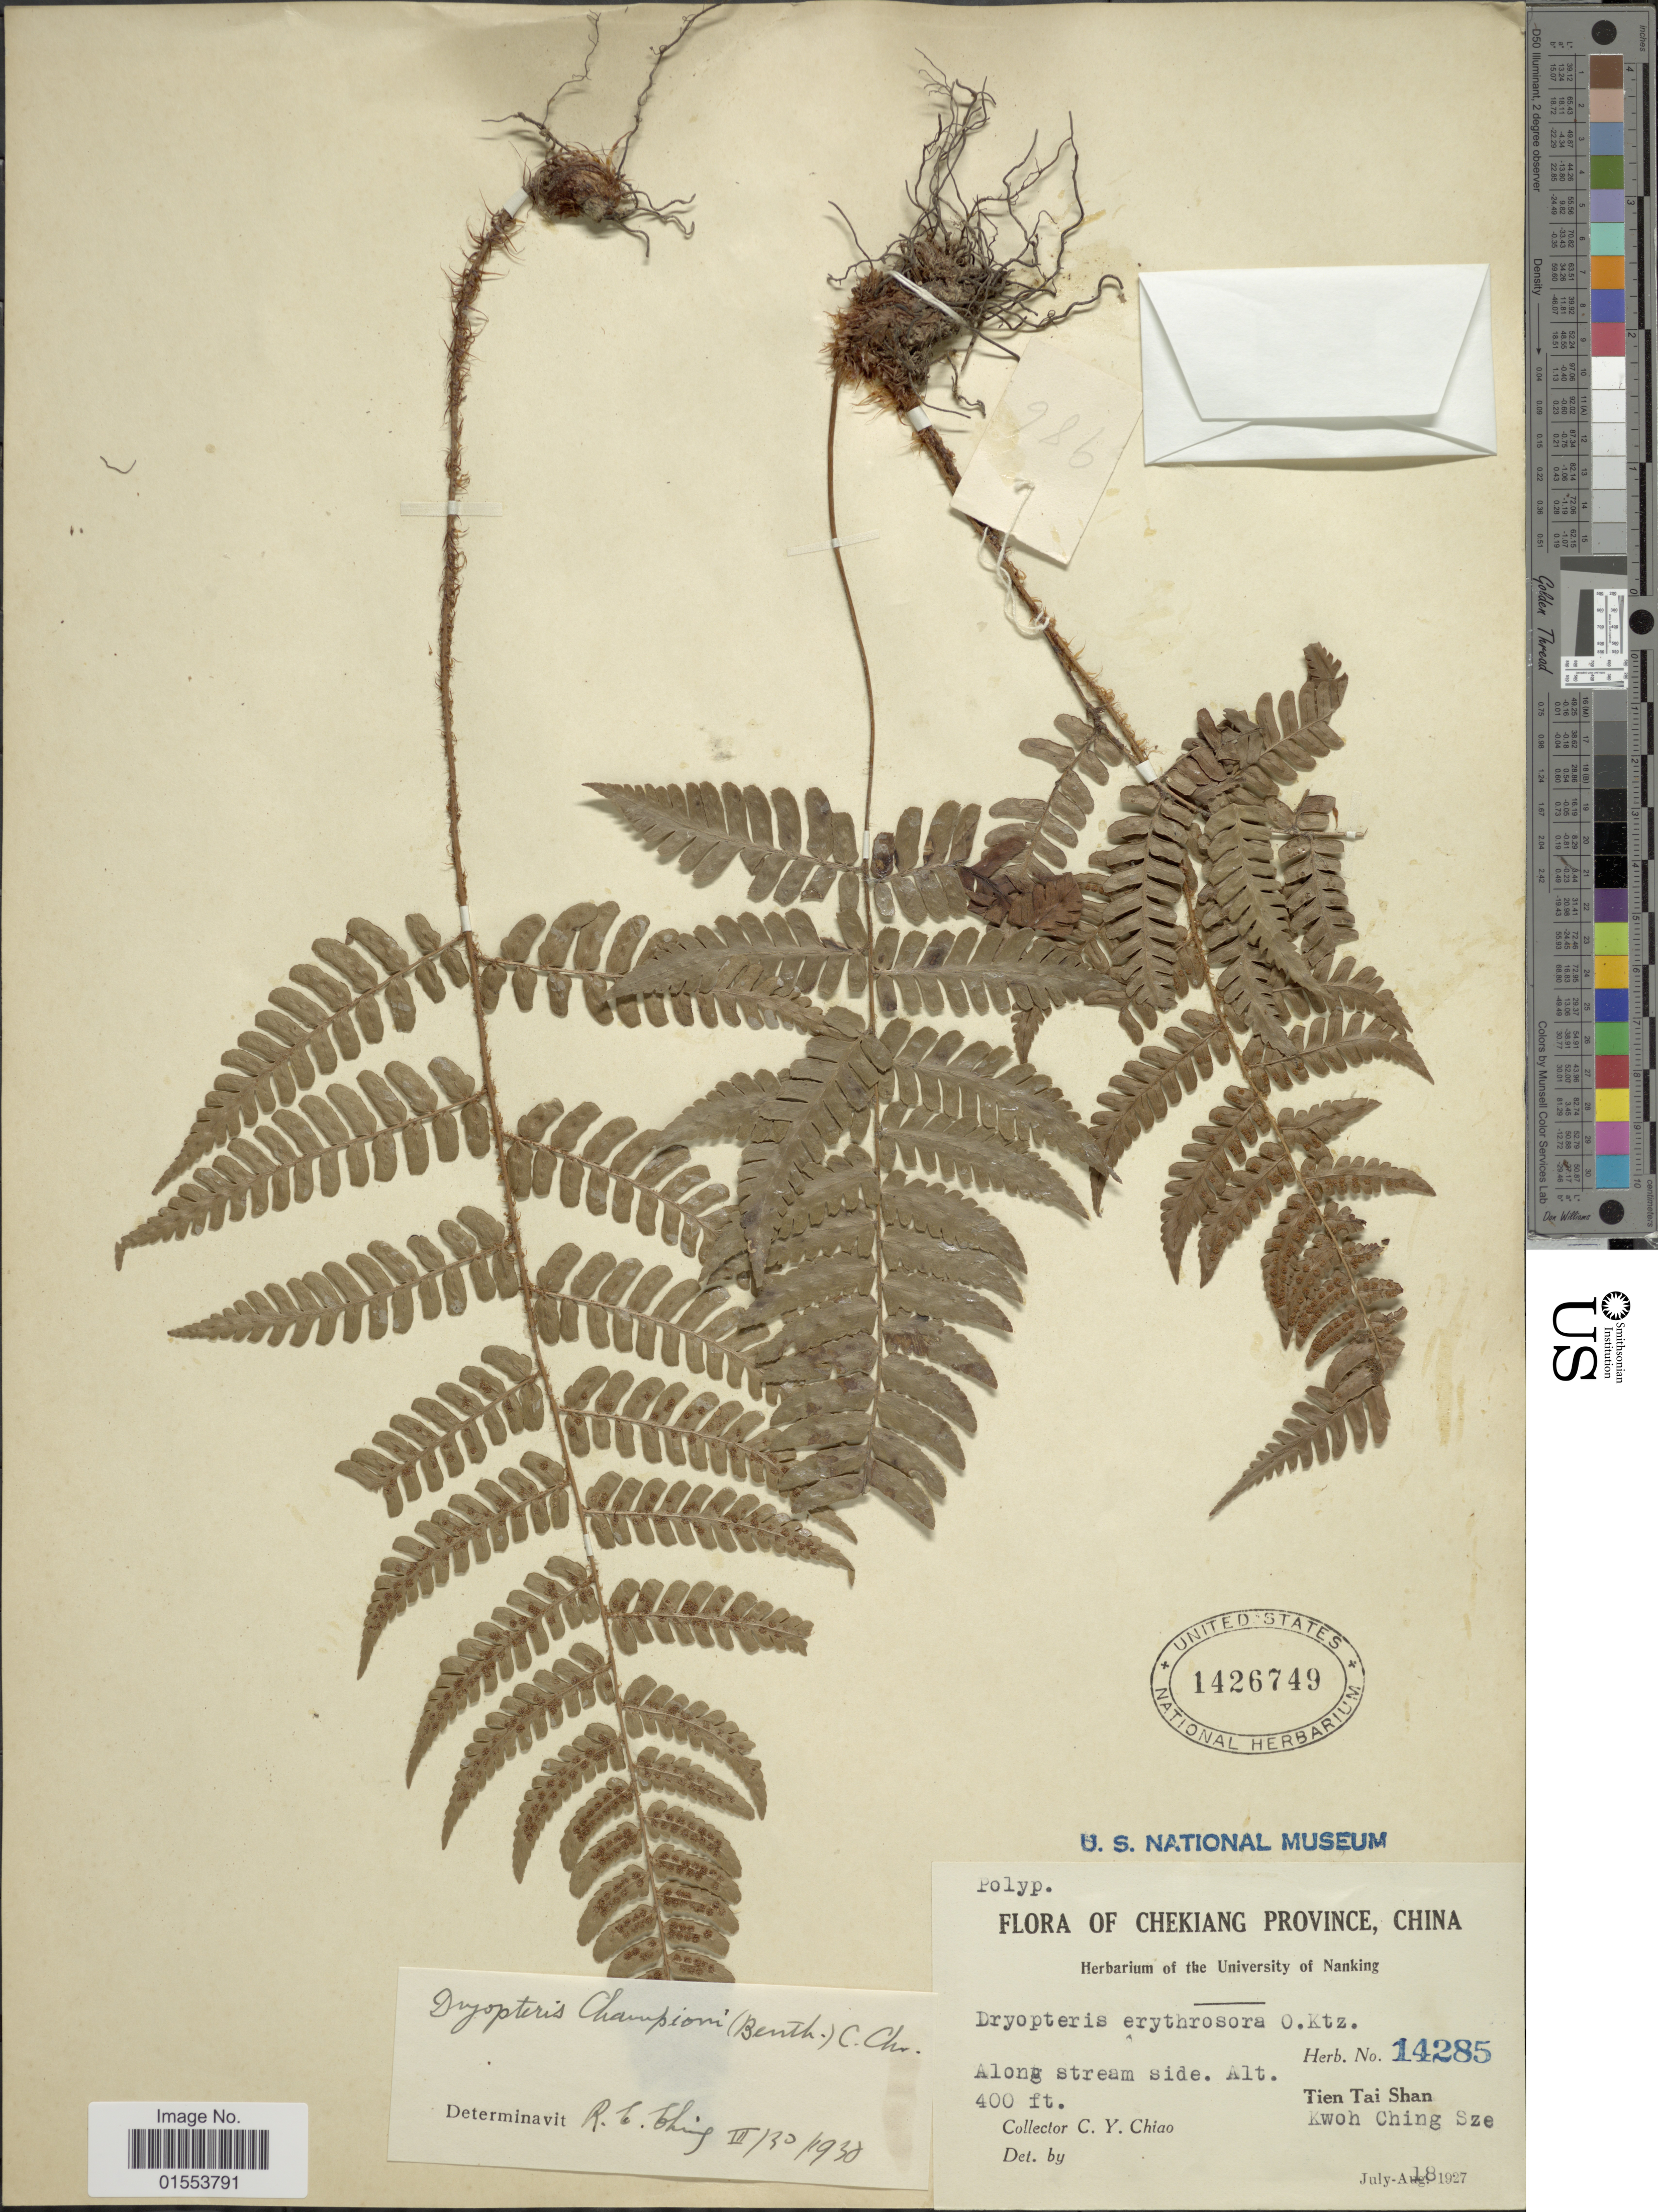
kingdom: Plantae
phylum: Tracheophyta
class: Polypodiopsida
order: Polypodiales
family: Dryopteridaceae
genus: Dryopteris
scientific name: Dryopteris championii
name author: (Benth.) C. Chr.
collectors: C. Y. Chiao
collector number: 14285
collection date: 1927-07-18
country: China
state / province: Zhejiang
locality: Checkiang Province, China. along stream side, Tien Tai Shan, Kwoh Ching Sze.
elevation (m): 122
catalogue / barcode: US 1426749